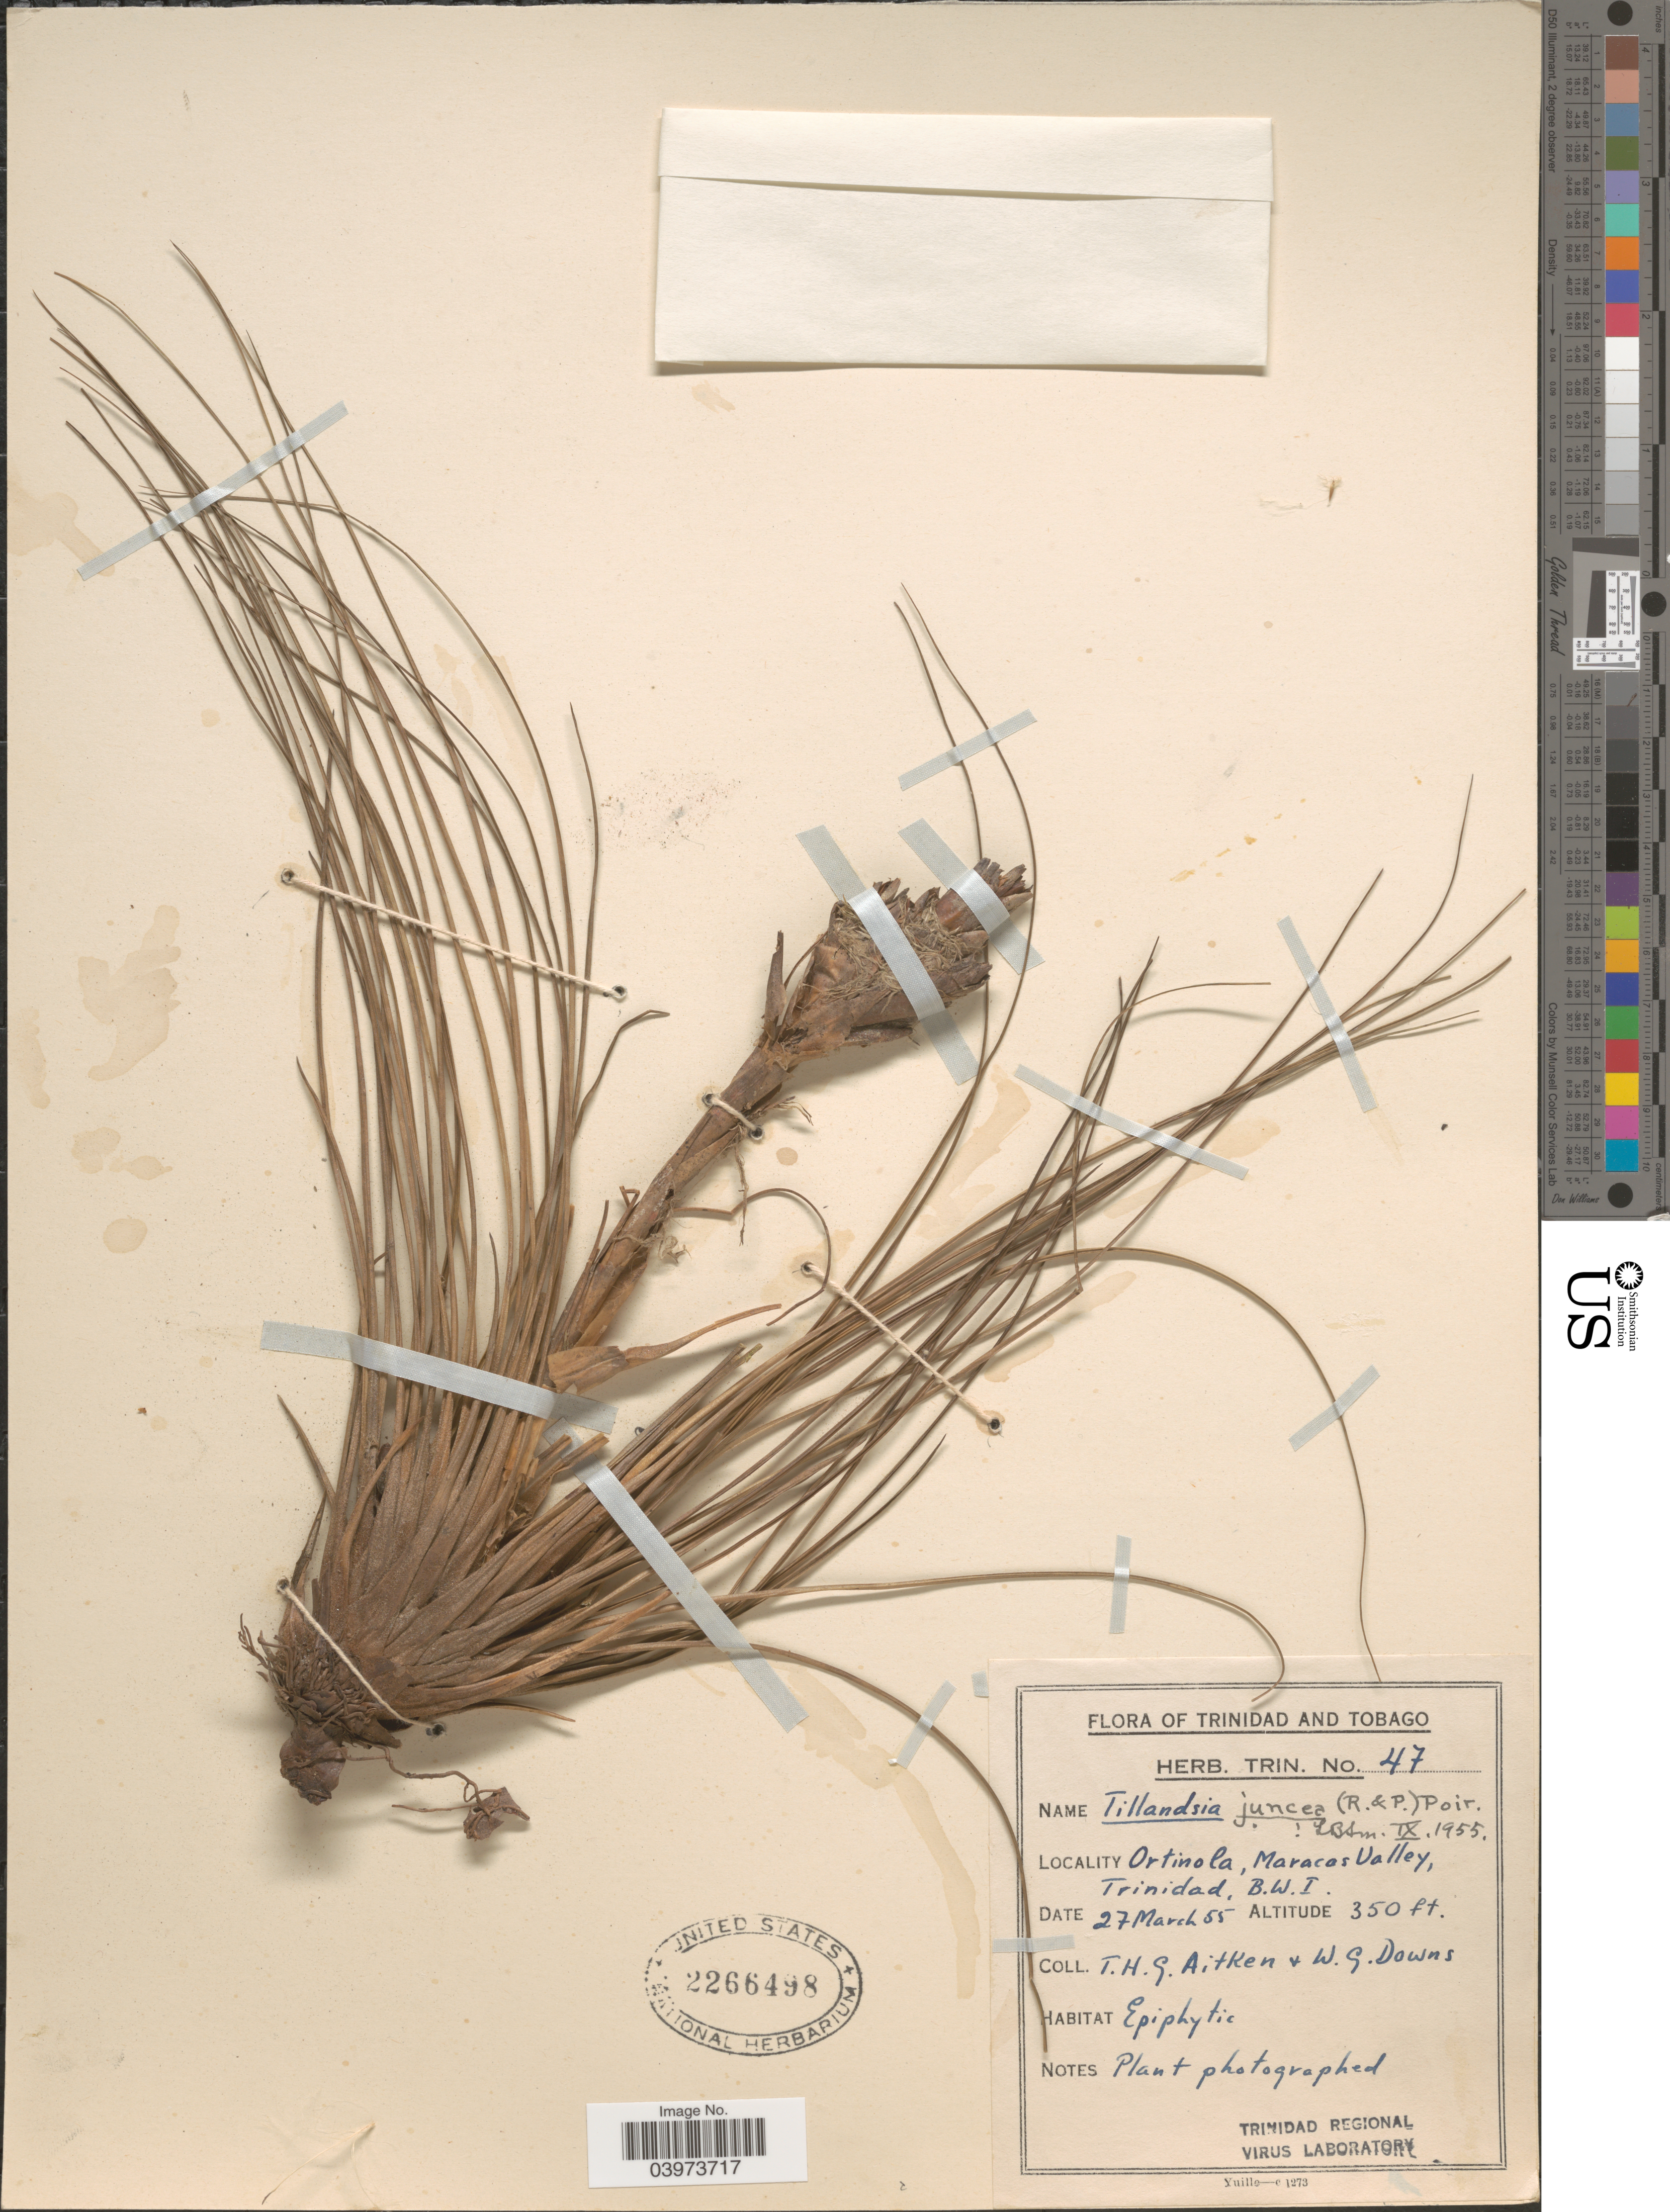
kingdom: Plantae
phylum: Tracheophyta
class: Liliopsida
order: Poales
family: Bromeliaceae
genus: Tillandsia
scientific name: Tillandsia juncea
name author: (Ruiz & Pav.) Poir.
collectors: T. Aitken & W. G. Downs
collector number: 47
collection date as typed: Transcribed d/m/y: 27/3/55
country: Trinidad and Tobago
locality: Ortinola, Maracos Valley, Trinidad, B.W.I.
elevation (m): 107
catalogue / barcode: US 2266498